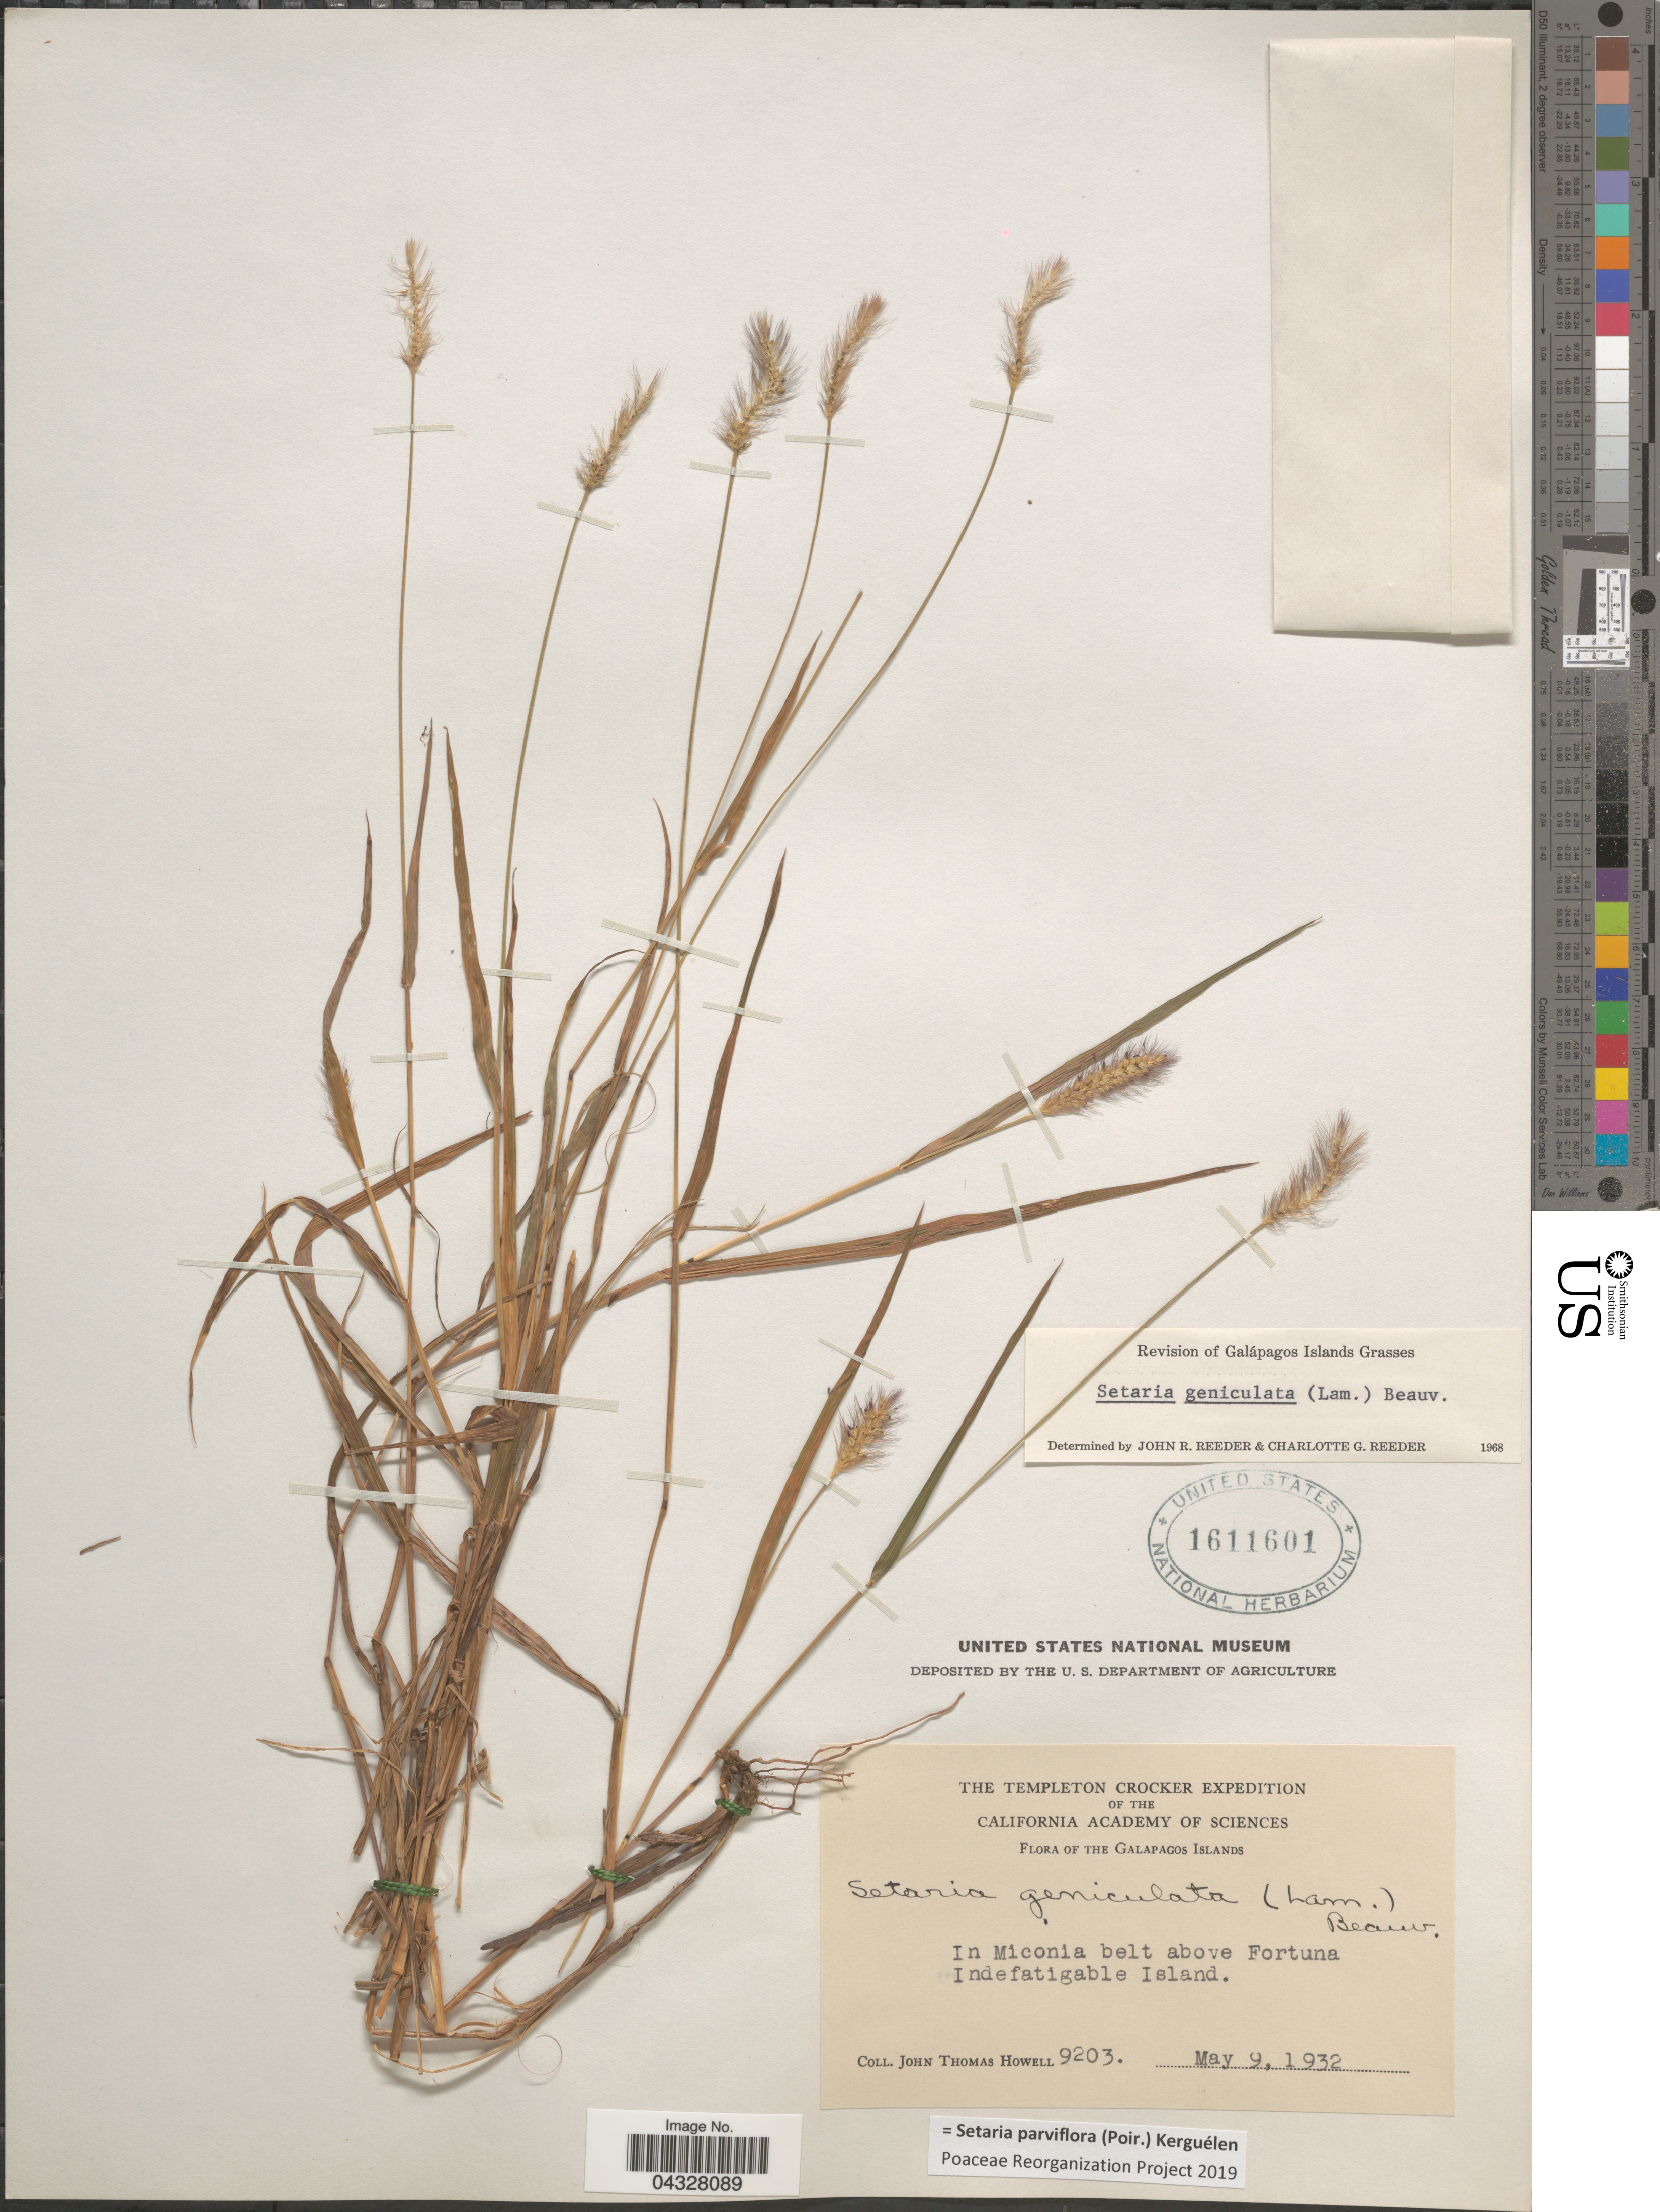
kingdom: Plantae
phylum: Tracheophyta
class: Liliopsida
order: Poales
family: Poaceae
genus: Setaria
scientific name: Setaria parviflora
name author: (Poir.) Kerguélen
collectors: J. T. Howell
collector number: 9203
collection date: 1932-05-09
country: Ecuador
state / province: Colón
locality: The Galapagos Islands. In Miconia belt above Fortuna. Indefatigable Island.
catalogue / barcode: US 1611601